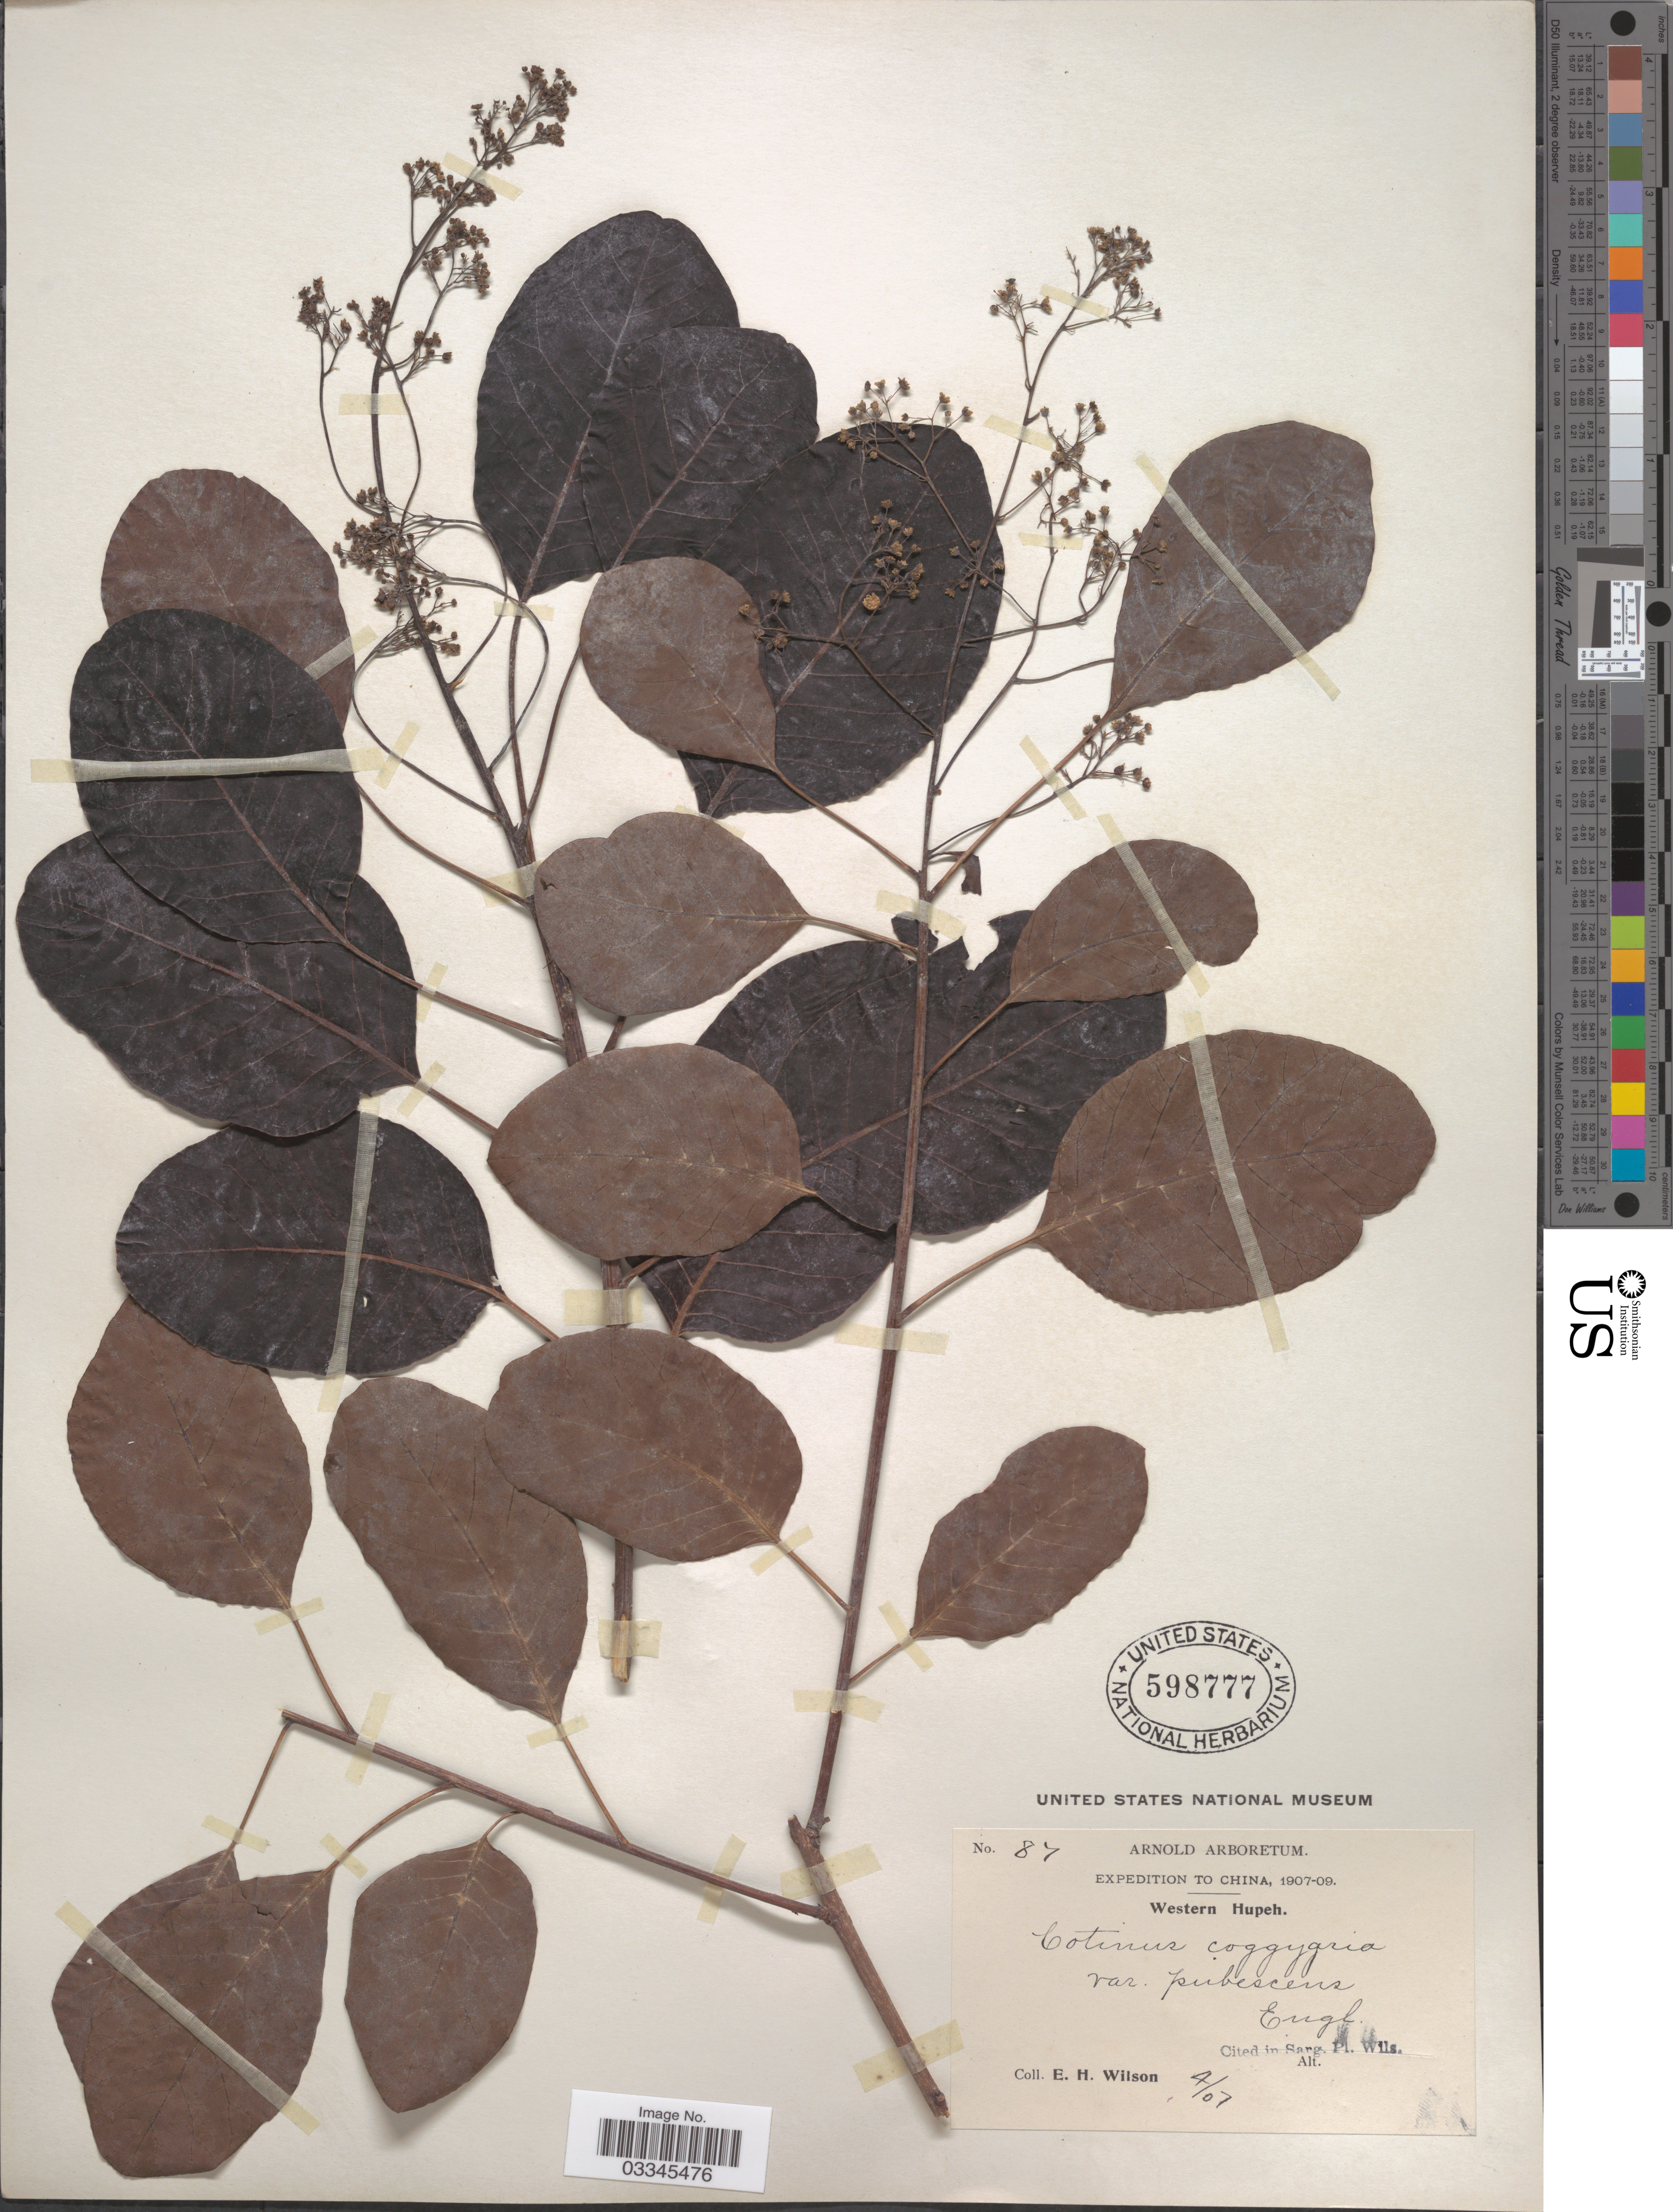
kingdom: Plantae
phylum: Tracheophyta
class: Magnoliopsida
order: Sapindales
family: Anacardiaceae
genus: Cotinus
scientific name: Cotinus coggygria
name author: Scop.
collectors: E. Wilson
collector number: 87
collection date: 1907-04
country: China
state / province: Hubei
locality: Western Hupeh.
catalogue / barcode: US 598777